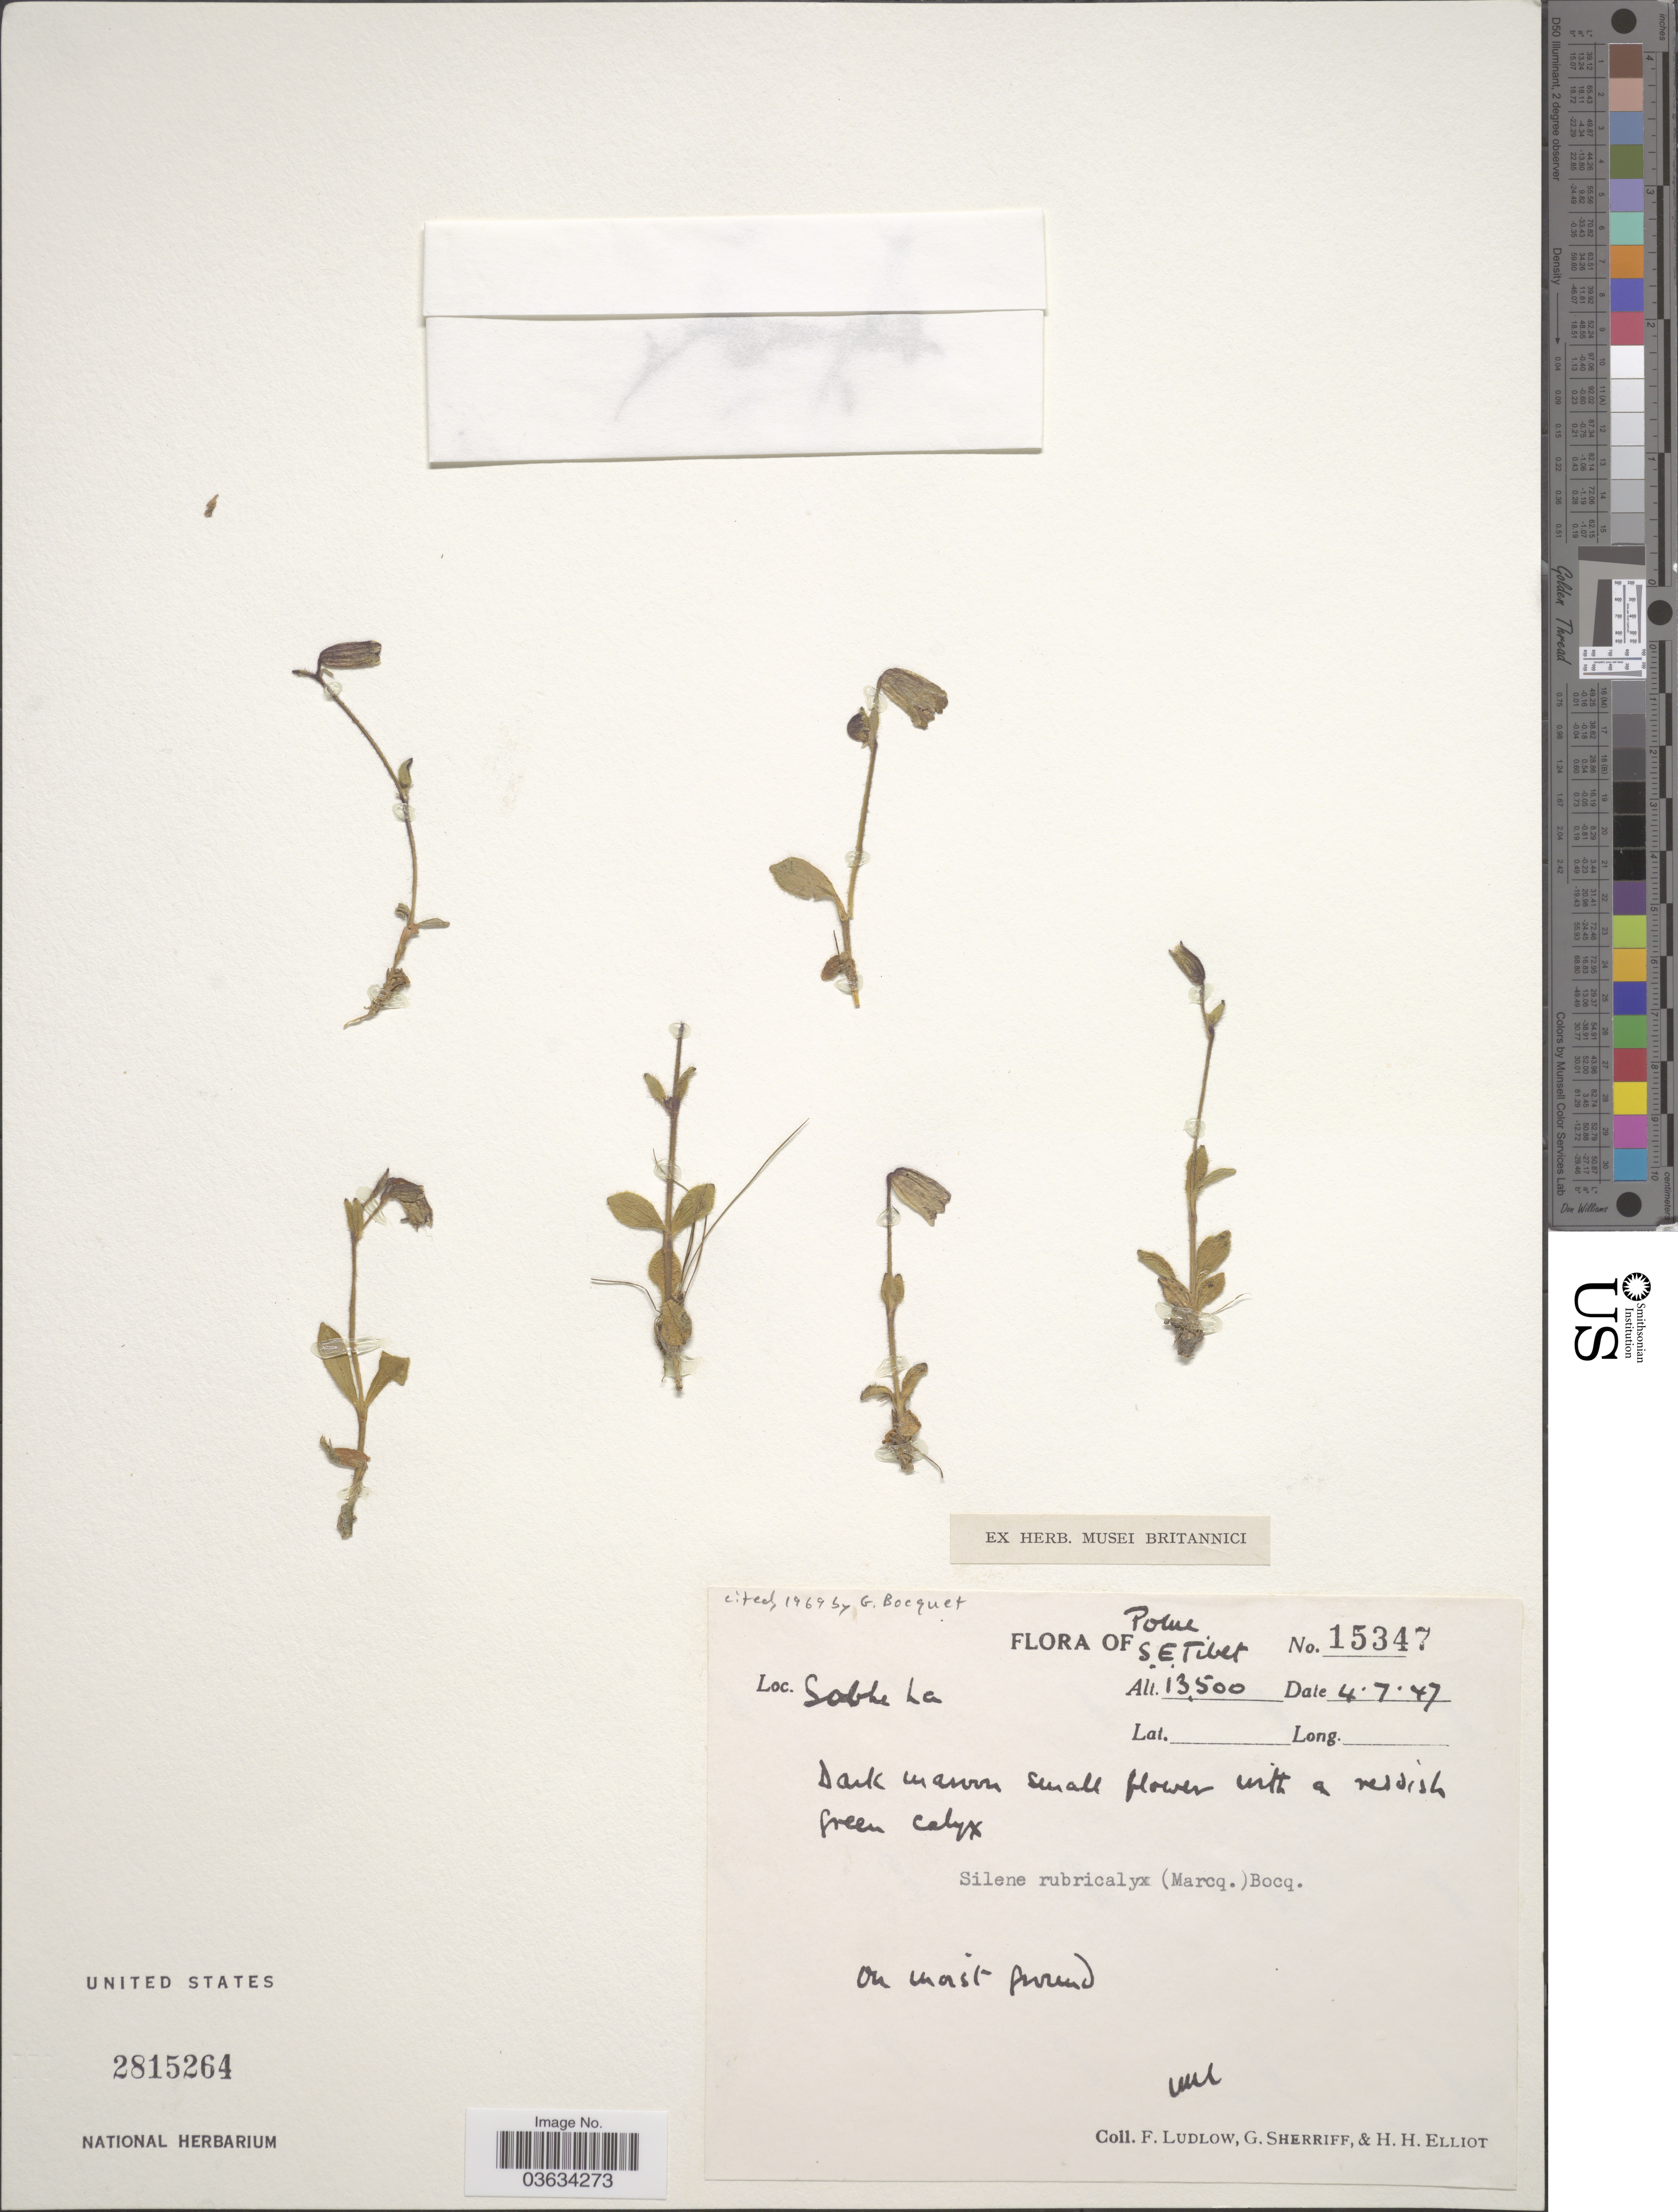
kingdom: Plantae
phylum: Tracheophyta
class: Magnoliopsida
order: Caryophyllales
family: Caryophyllaceae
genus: Silene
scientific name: Silene rubricalyx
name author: (C. Marquand) Bocquet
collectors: F. Ludlow, G. Sherriff & H. H. Elliot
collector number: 15347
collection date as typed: Transcribed d/m/y: 4/7/47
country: China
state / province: Xizang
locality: Poluc [unsure placement] S.E. Tibet. Sobre [interpreted] La.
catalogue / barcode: US 2815264